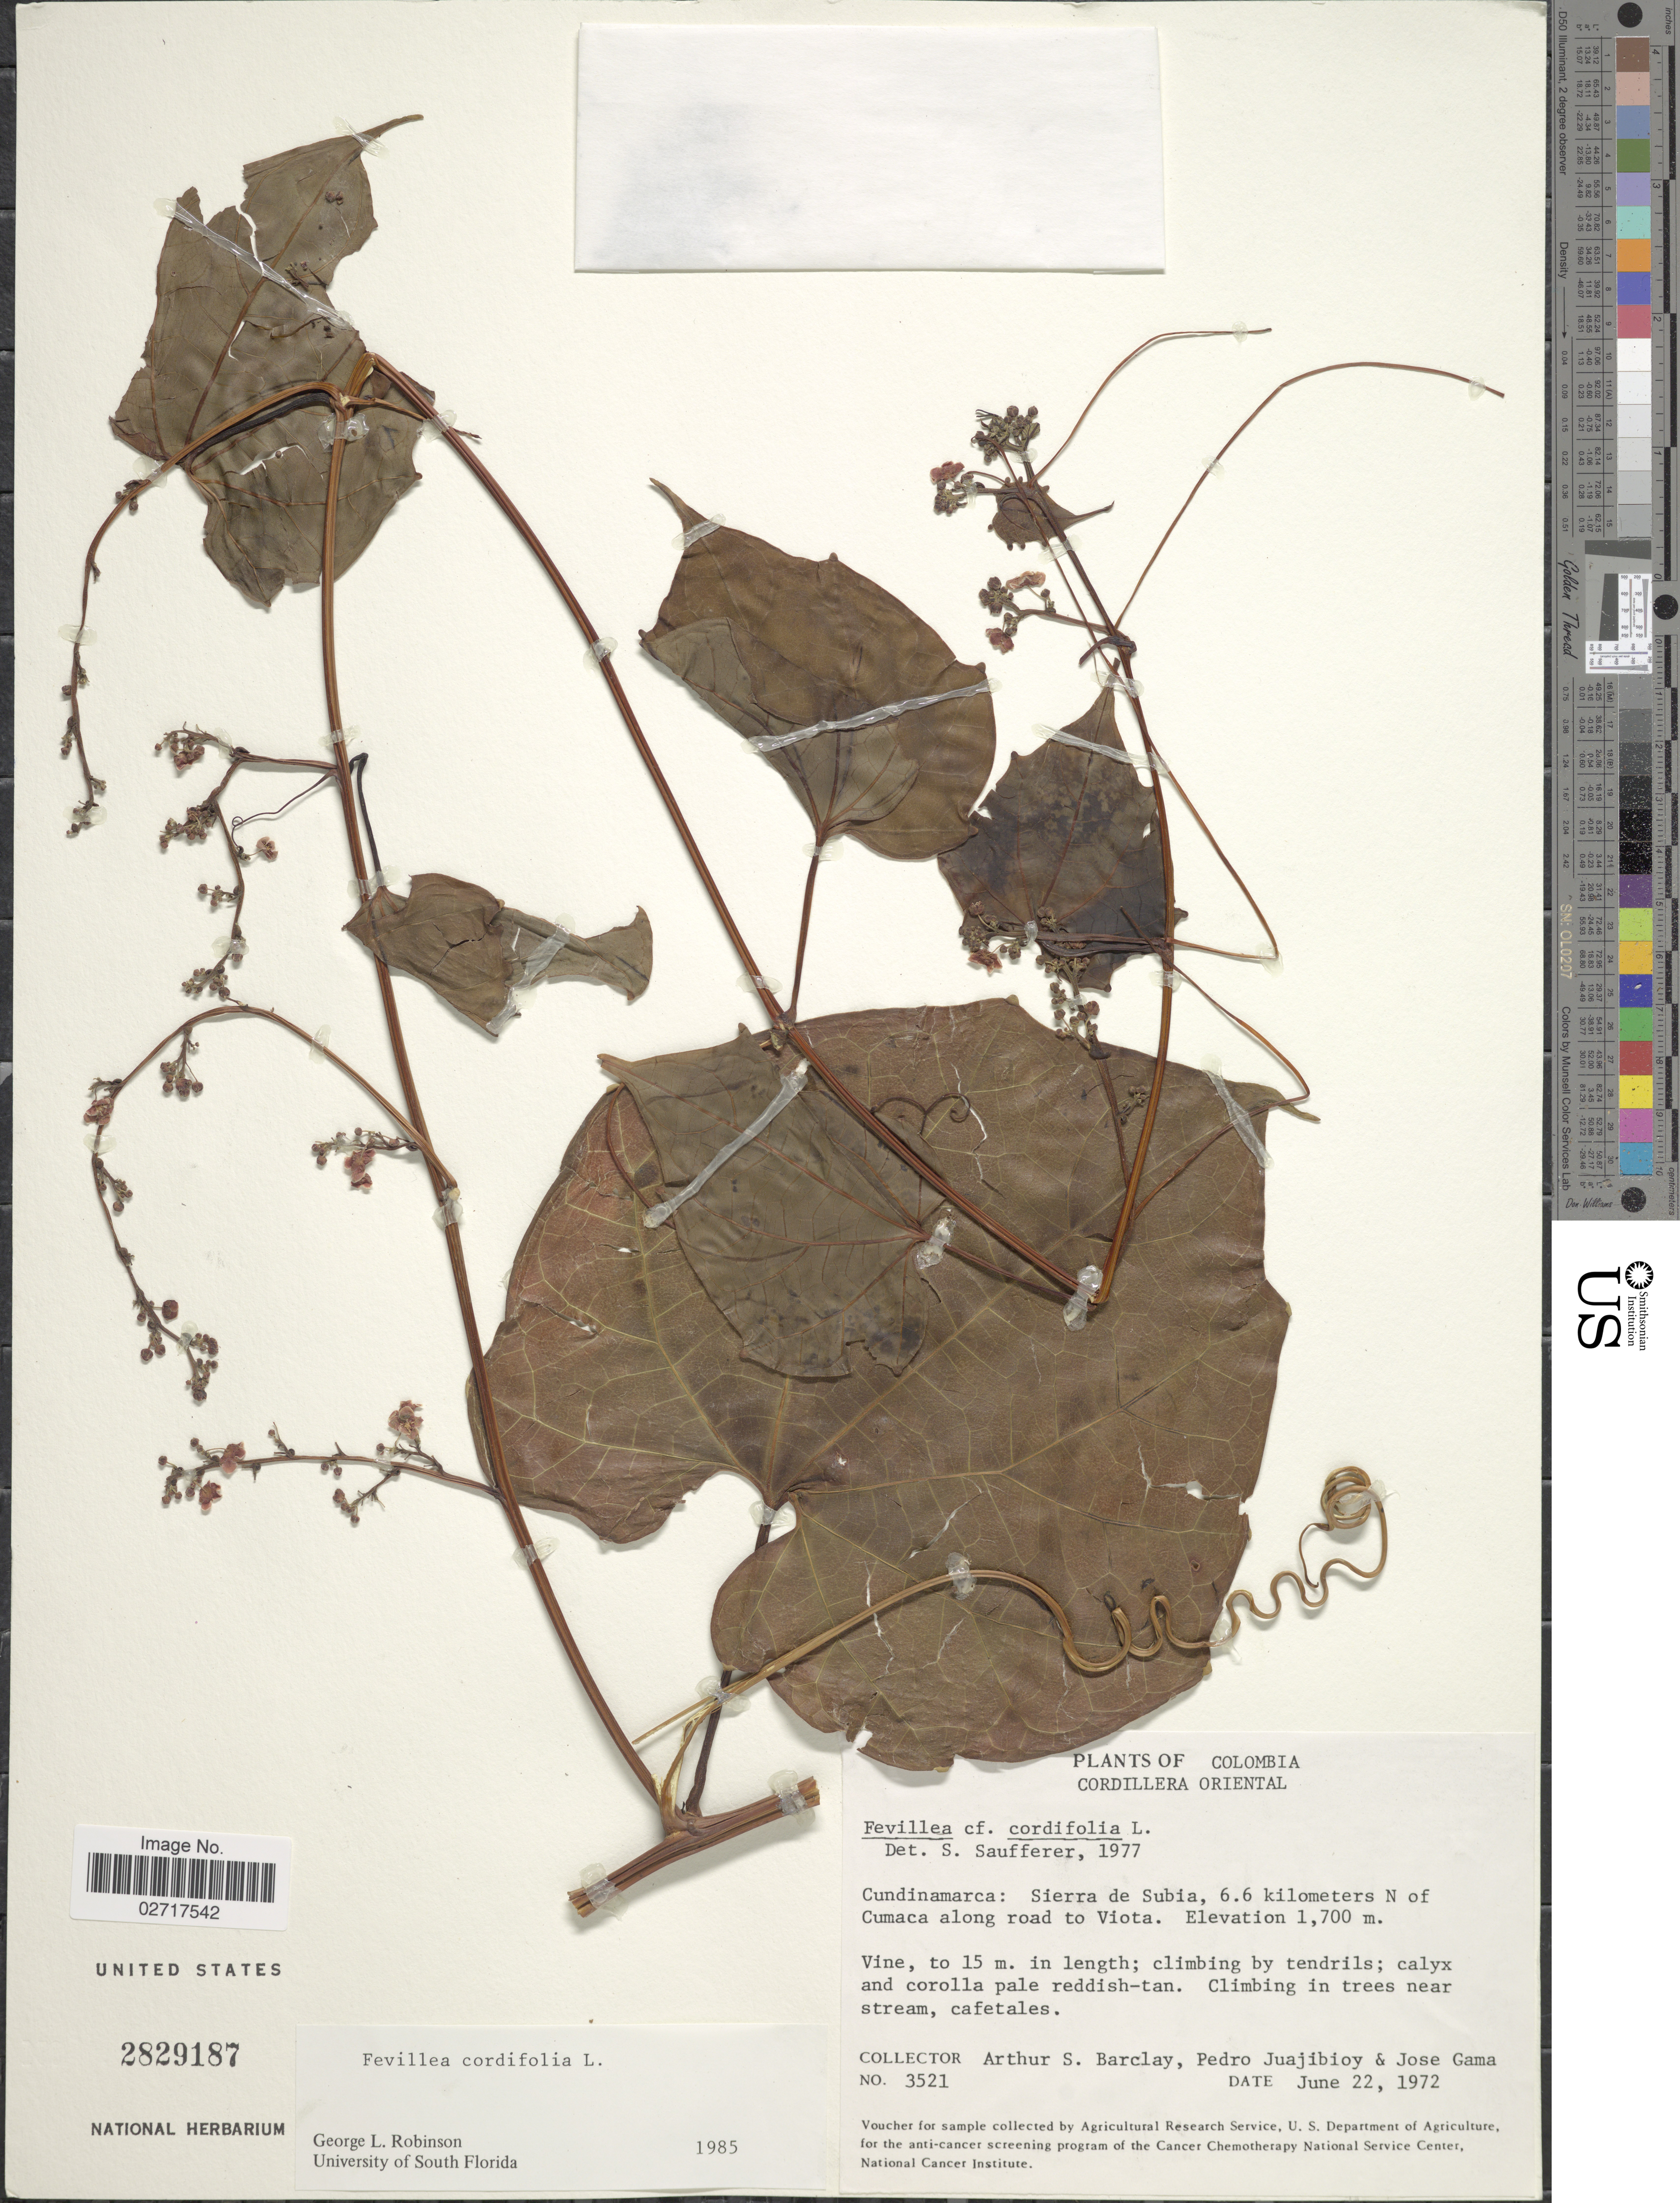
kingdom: Plantae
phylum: Tracheophyta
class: Magnoliopsida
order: Cucurbitales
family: Cucurbitaceae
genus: Fevillea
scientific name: Fevillea cordifolia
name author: L.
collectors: A. S. Barclay, P. Juajibioy & J. Gama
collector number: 3521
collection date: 1972-06-22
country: Colombia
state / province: Cundinamarca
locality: Cordillera Oriental. Sierrqa de Subia, 6.6 kilometers N of Cumaca along road to Viota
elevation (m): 1700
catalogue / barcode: US 2829187